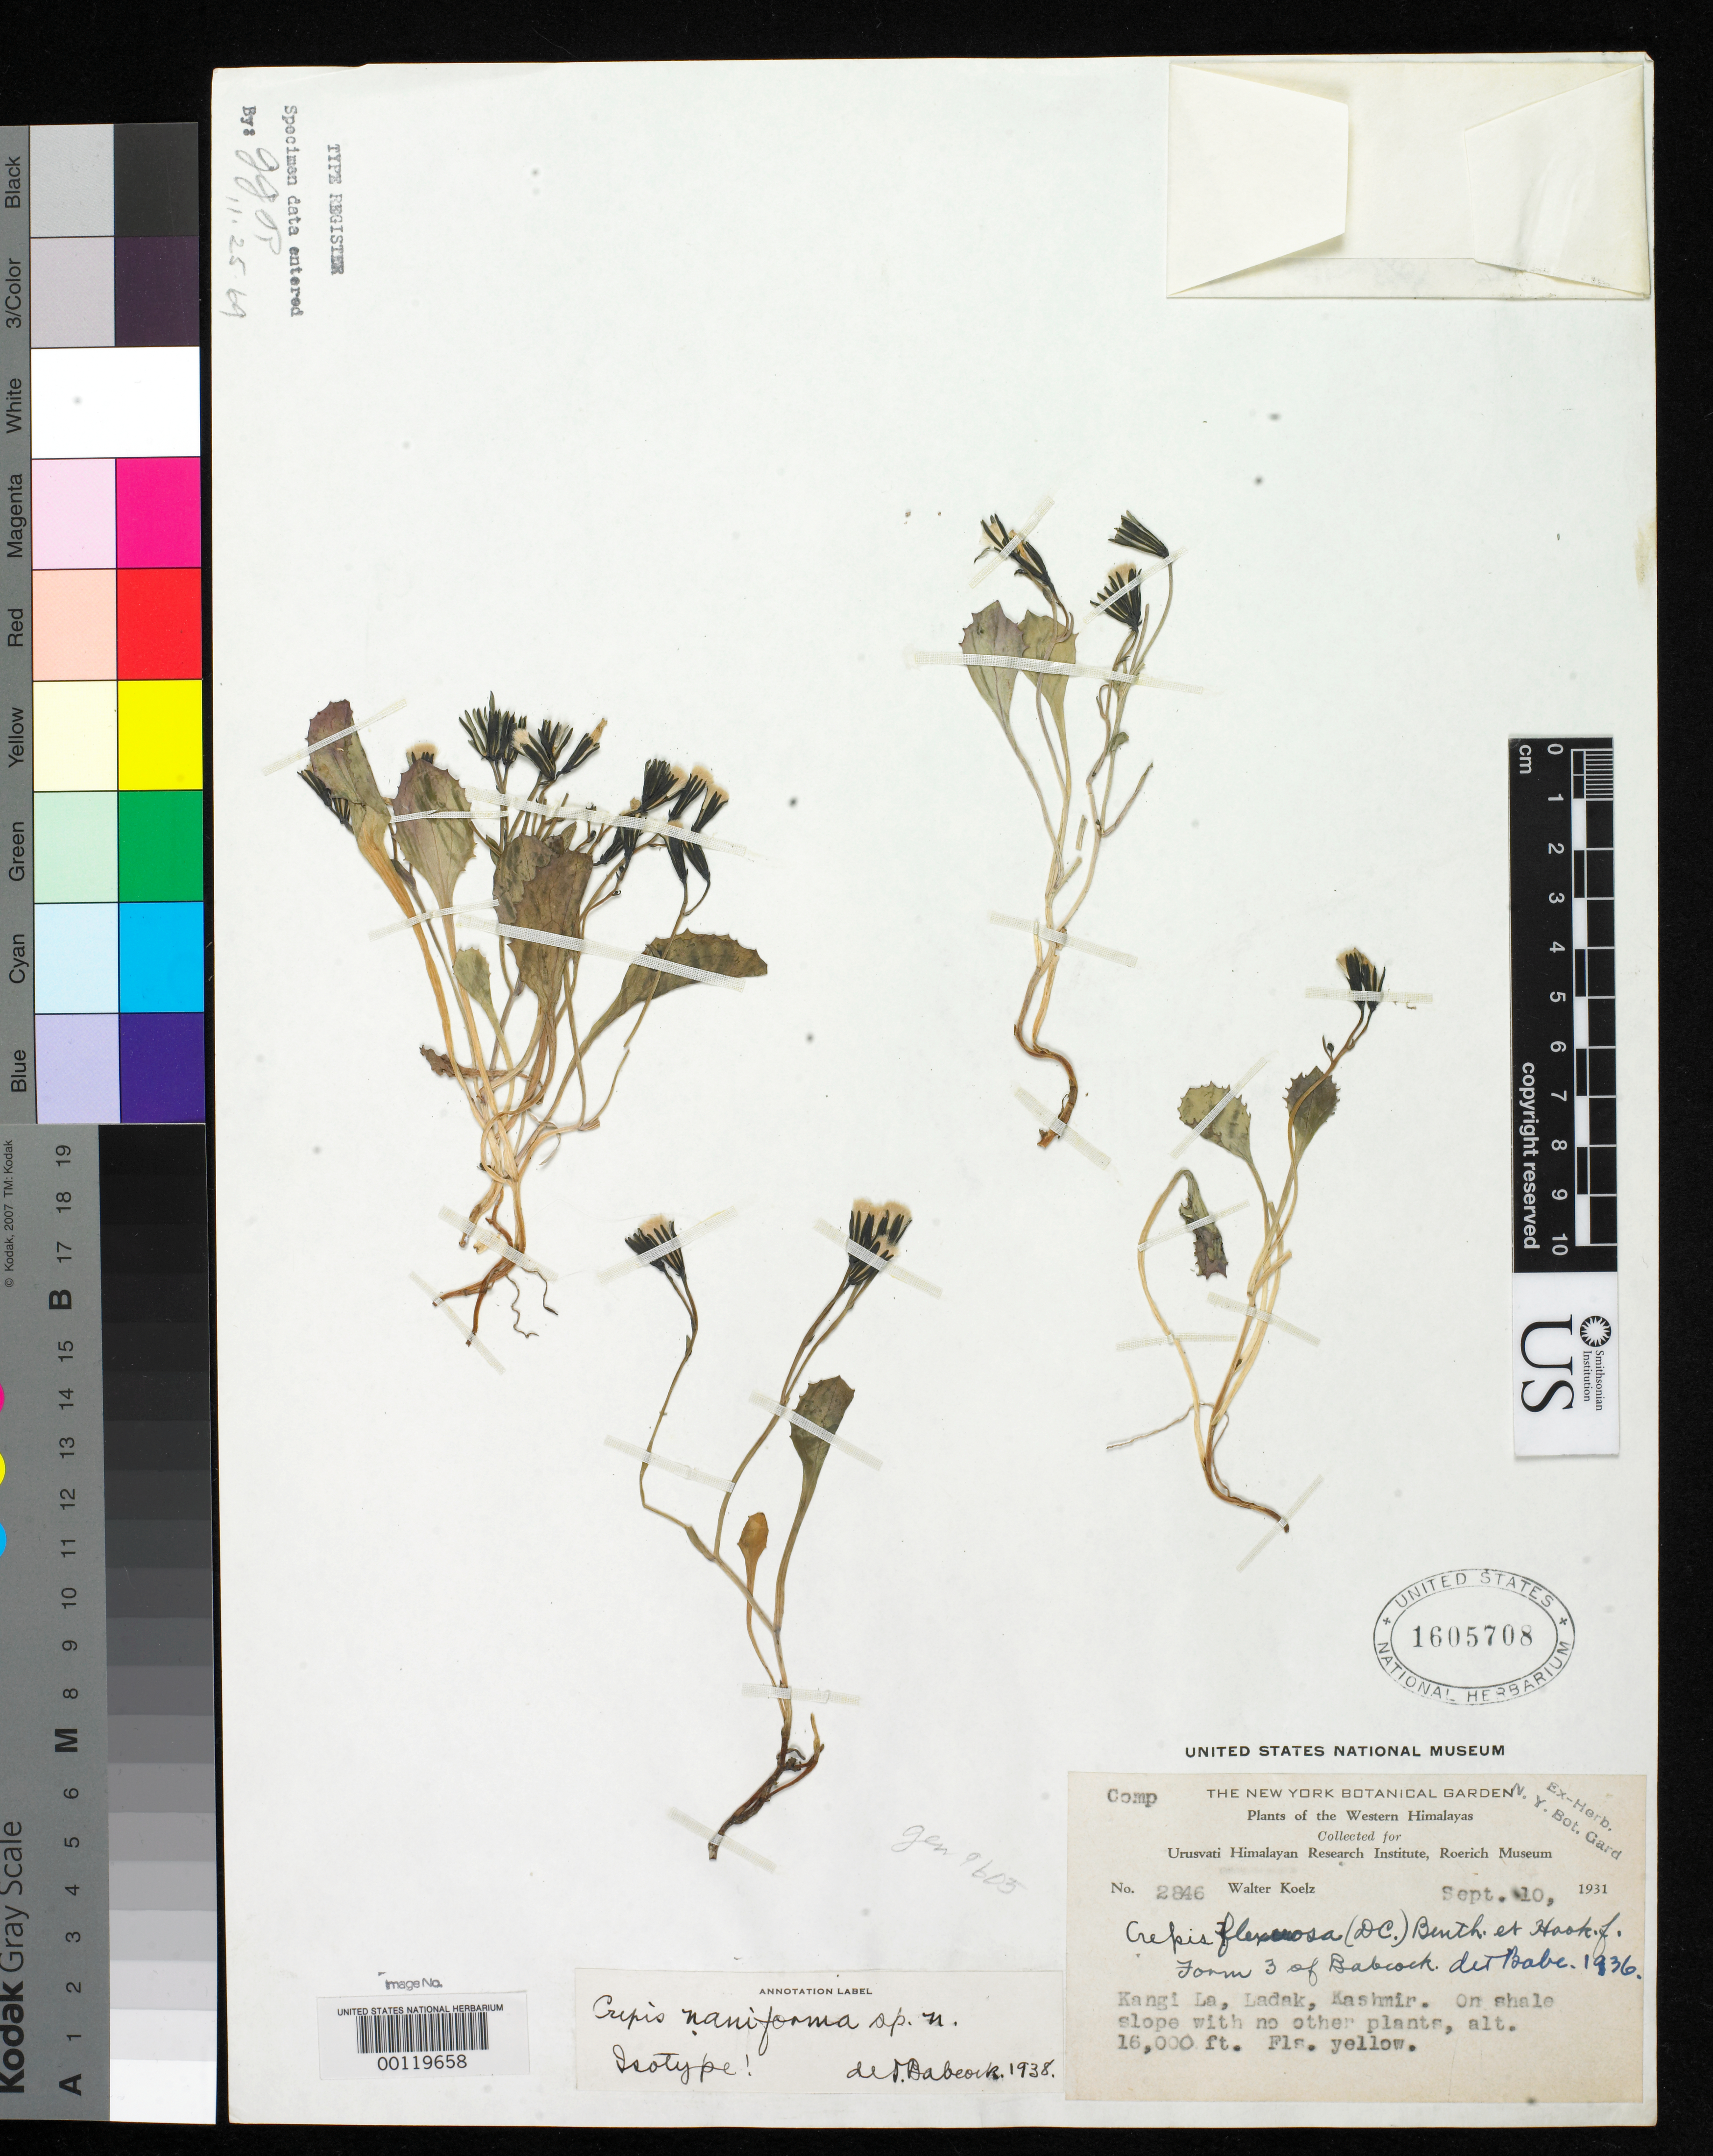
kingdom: Plantae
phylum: Tracheophyta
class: Magnoliopsida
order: Asterales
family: Asteraceae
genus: Crepis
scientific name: Crepis naniformis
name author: Babc.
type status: Isotype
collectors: W. N. Koelz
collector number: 2846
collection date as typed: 10 Sep 1931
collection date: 1931-09-10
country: India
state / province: Jammu and Kashmir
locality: Lakak, Kangi La.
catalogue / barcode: US 1605708